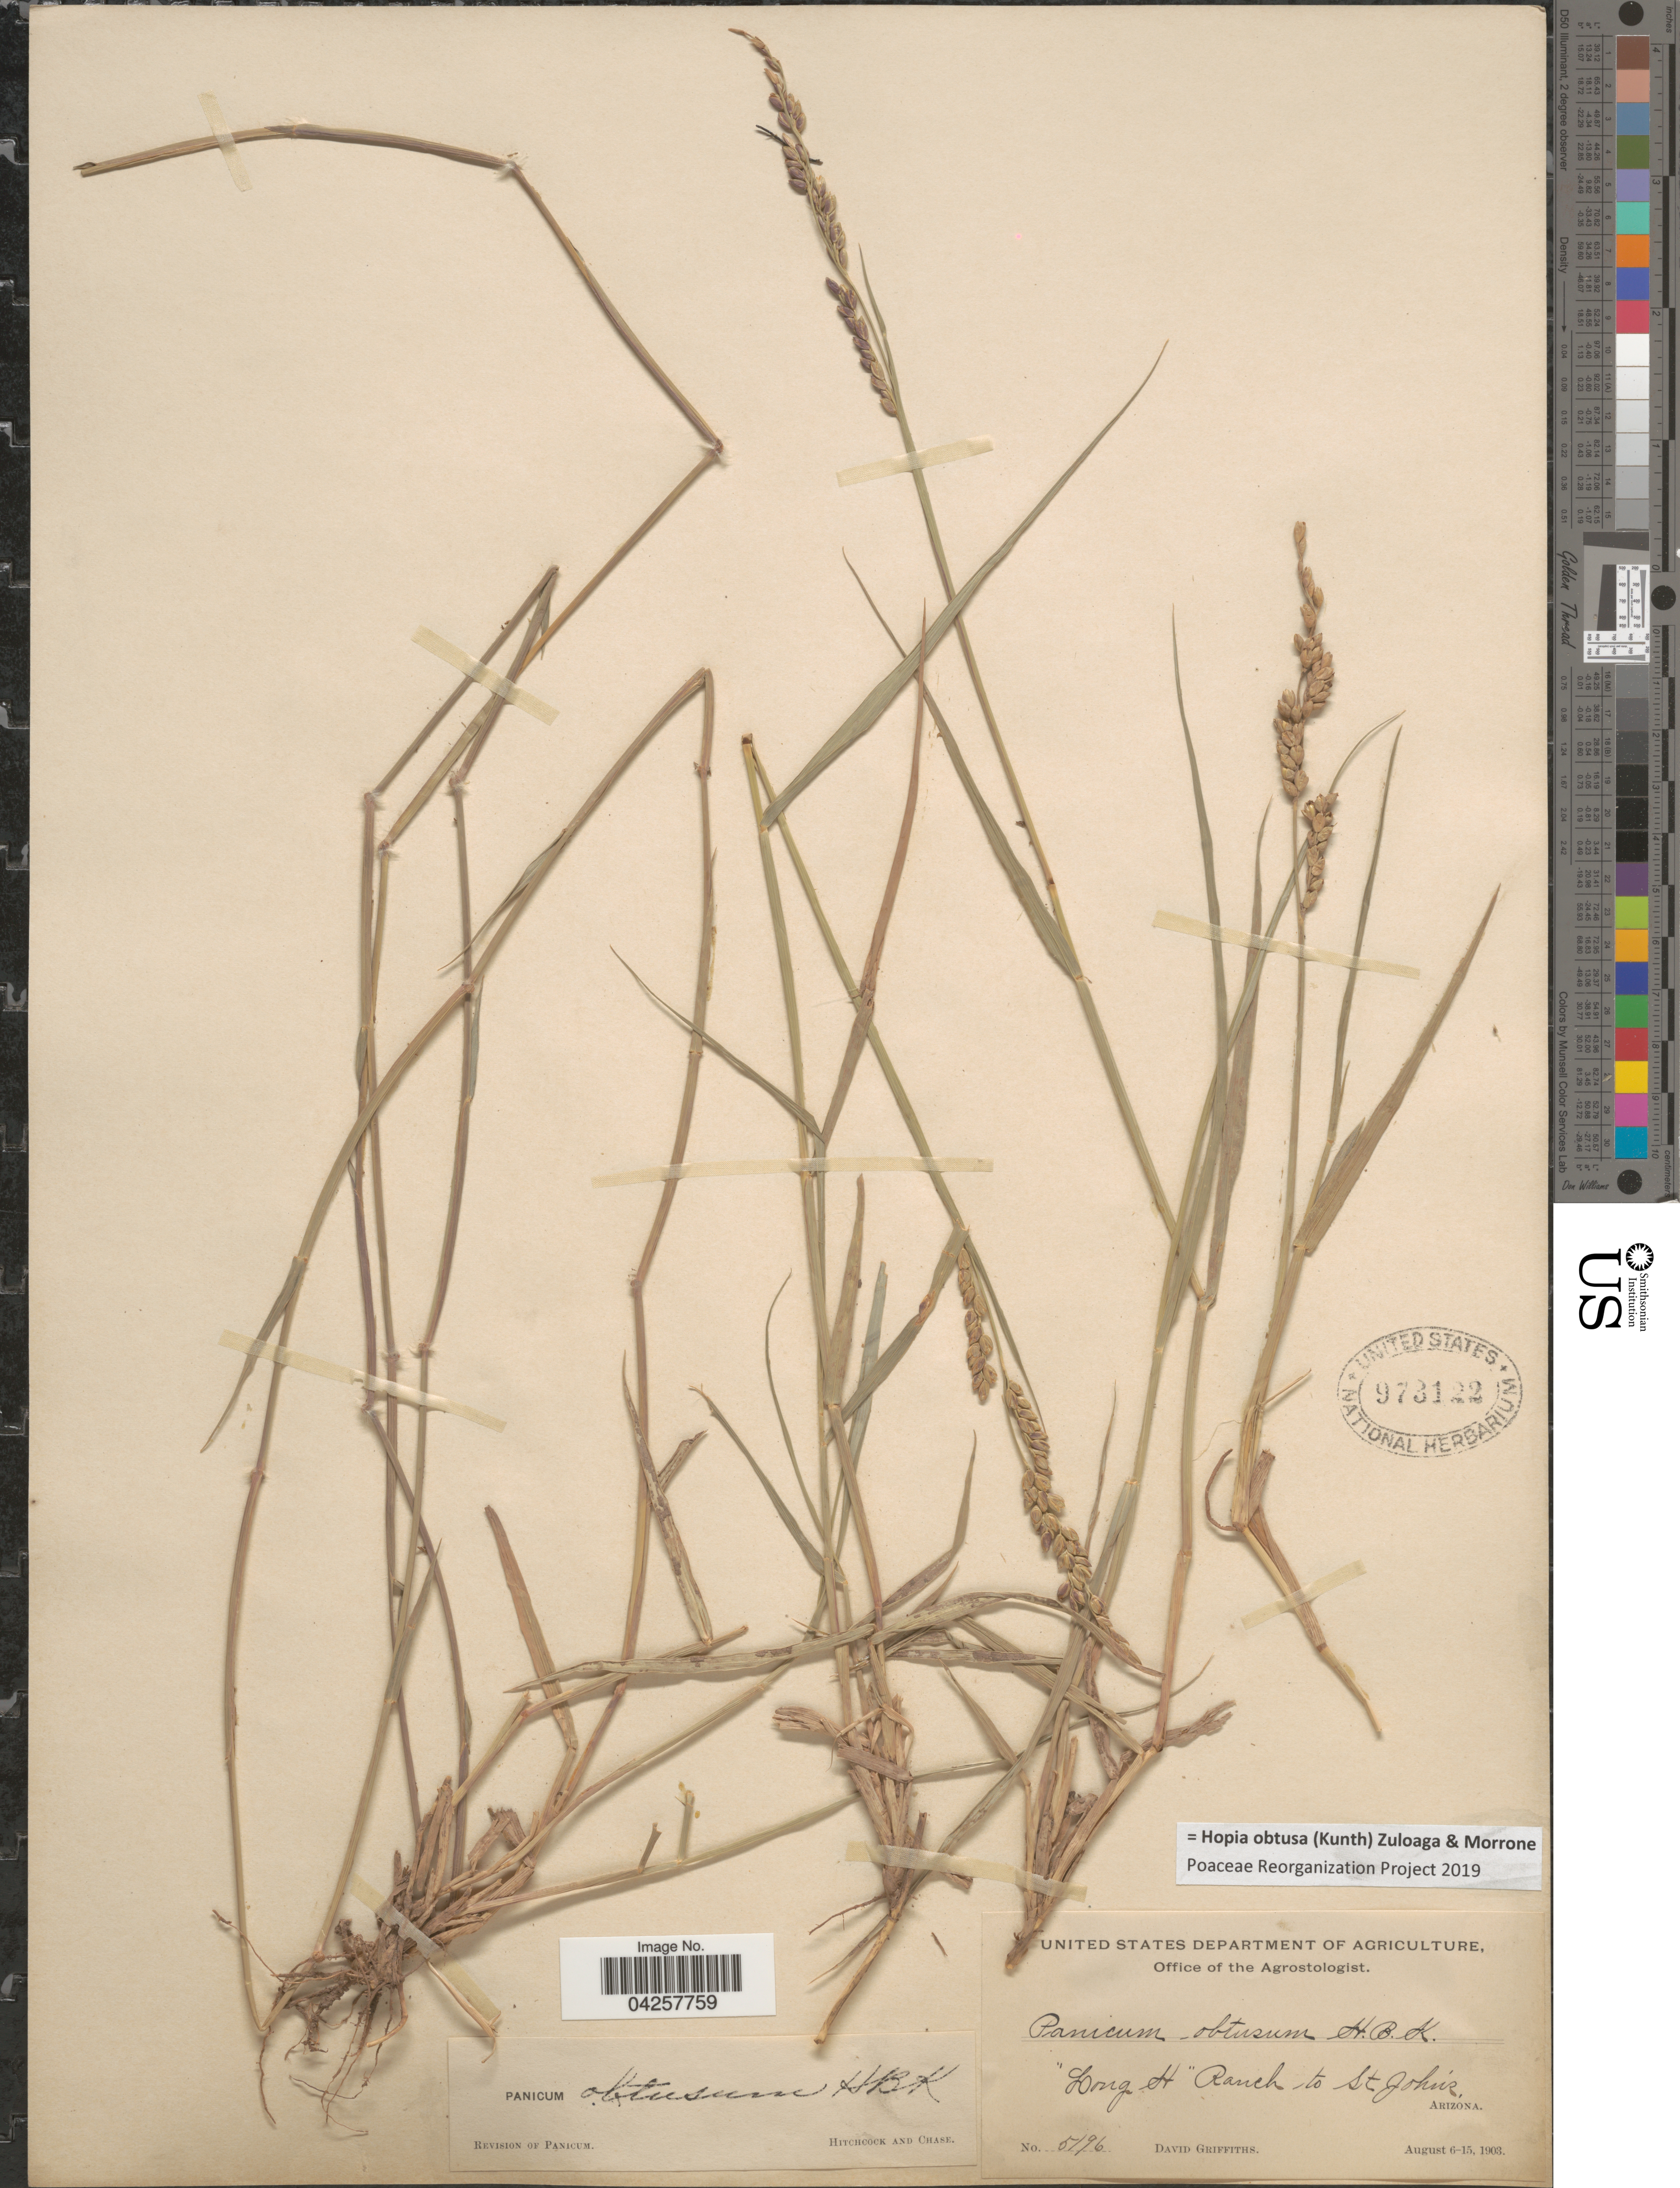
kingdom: Plantae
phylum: Tracheophyta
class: Liliopsida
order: Poales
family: Poaceae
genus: Hopia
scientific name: Hopia obtusa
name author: (Kunth) Zuloaga & Morrone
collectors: D. Griffiths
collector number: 5196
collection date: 1903-08-06/1903-08-15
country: United States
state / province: Arizona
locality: Long H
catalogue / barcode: US 973122